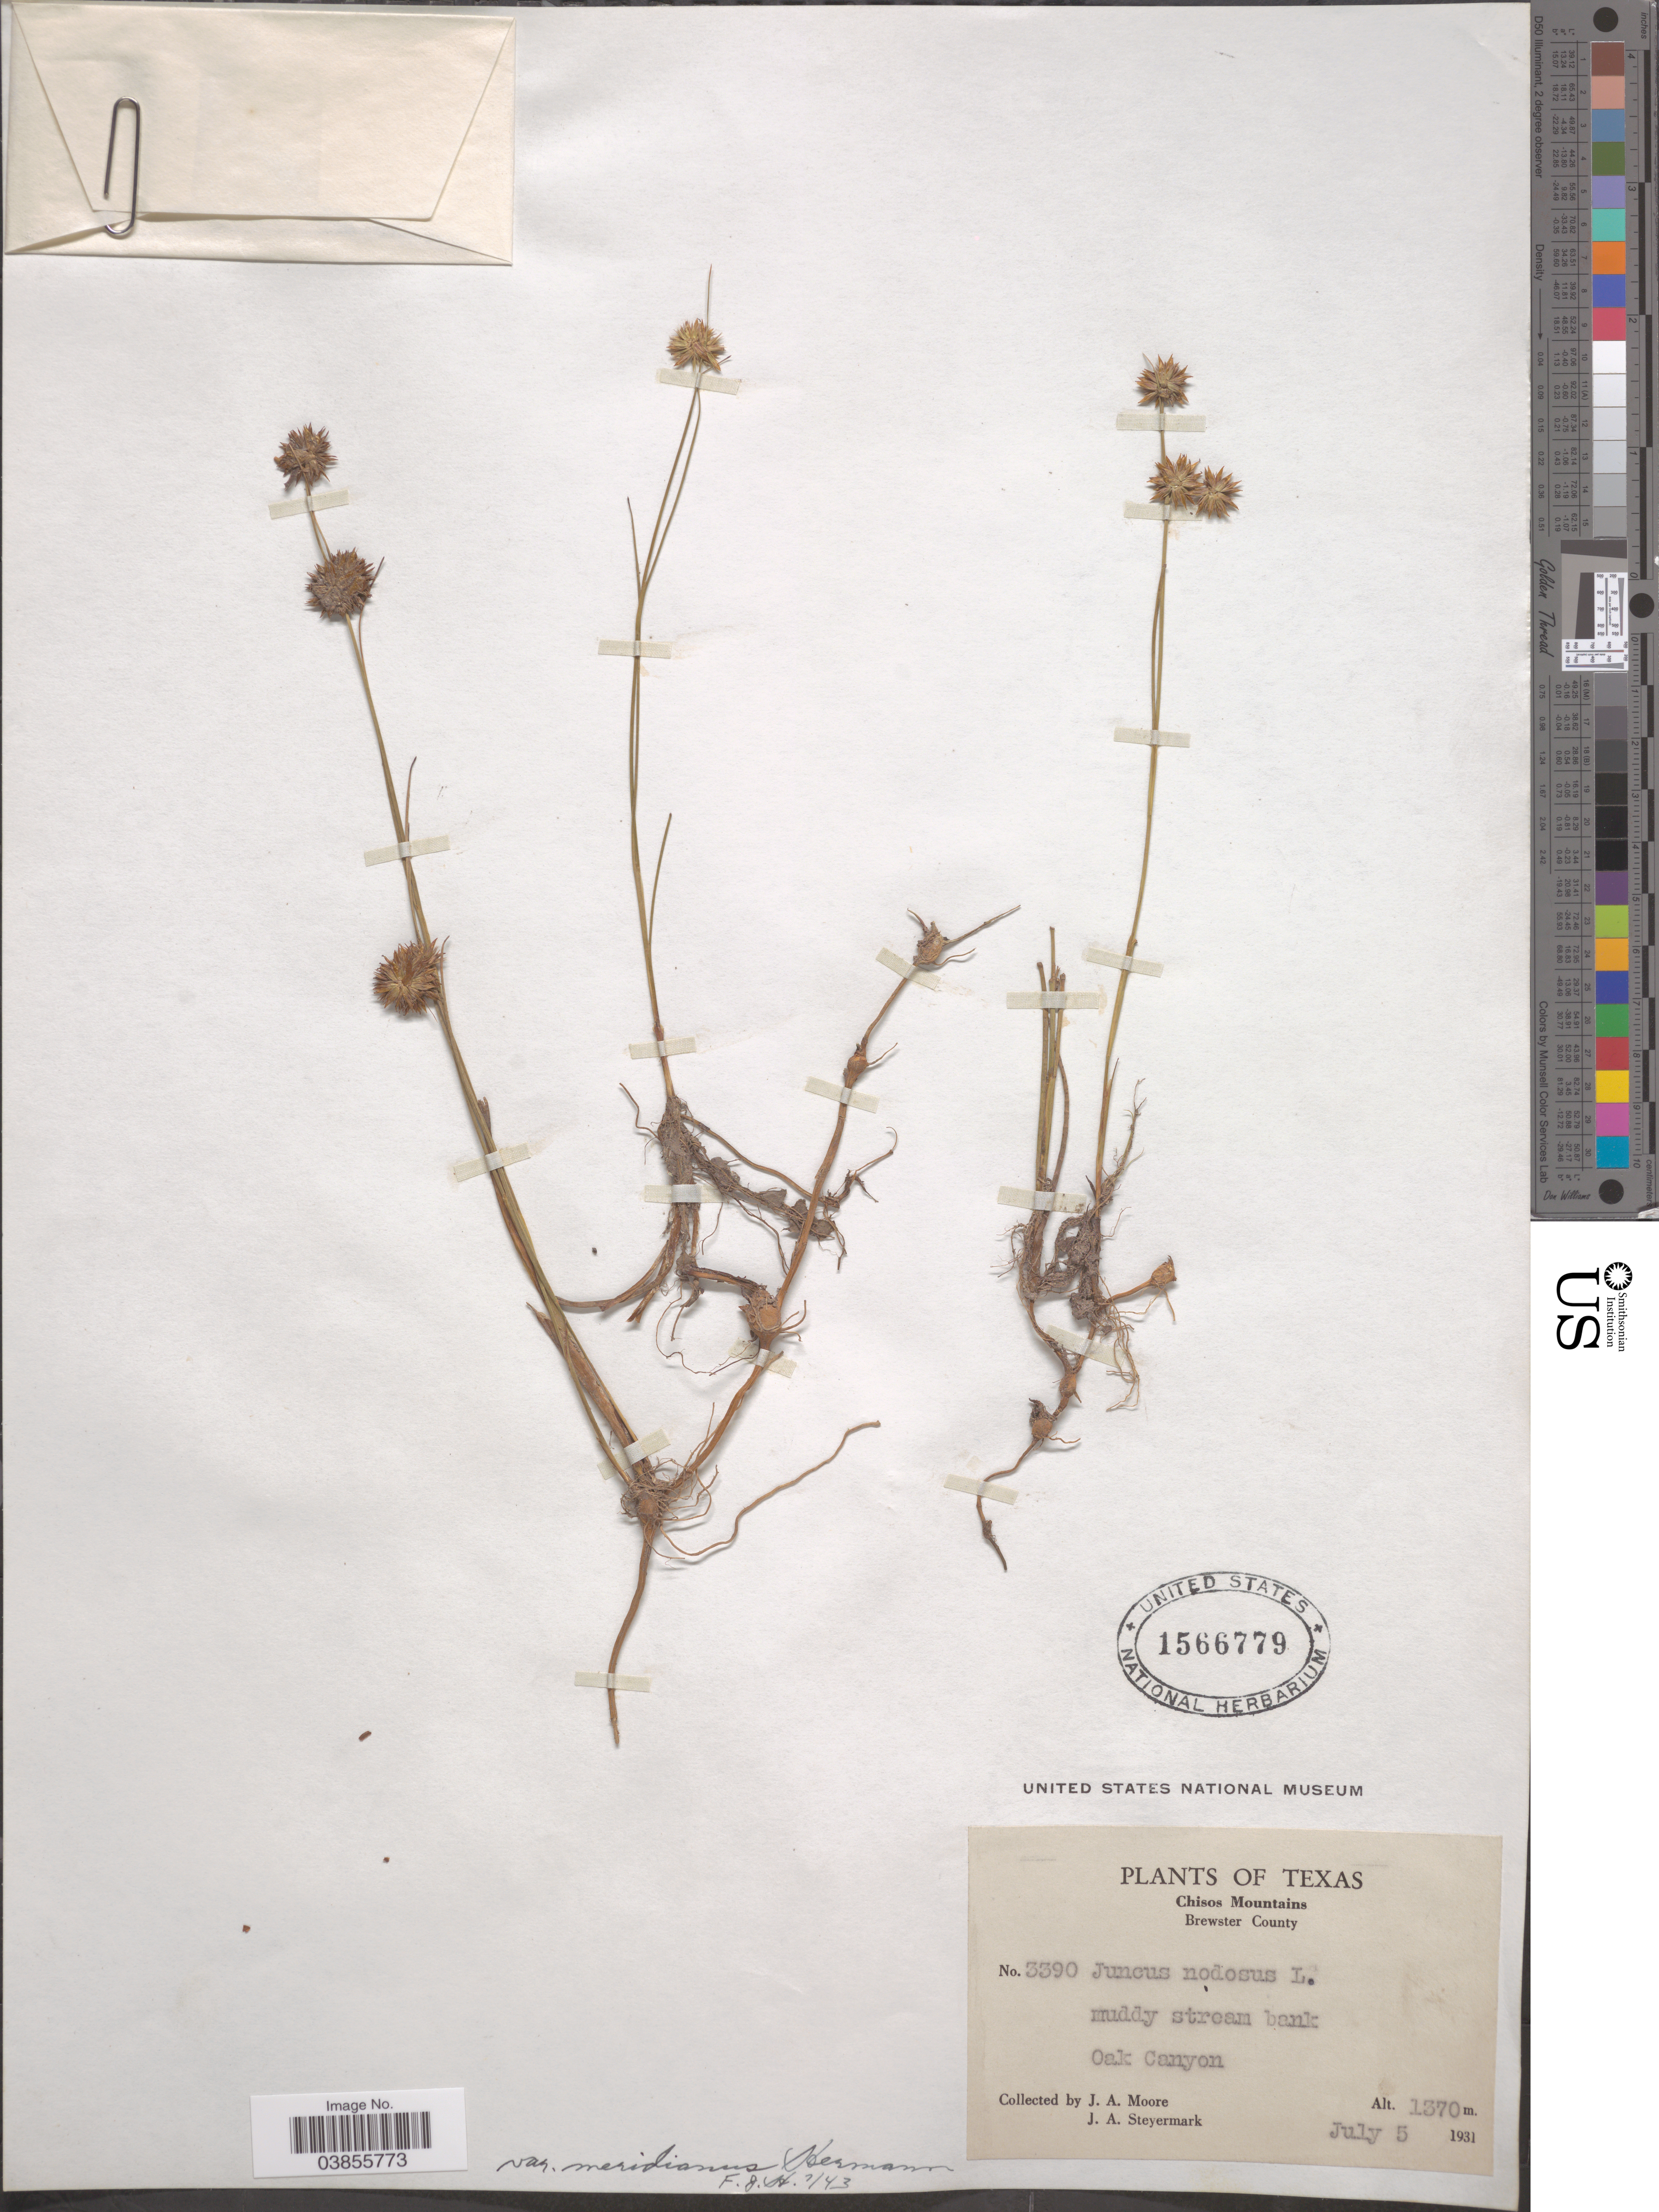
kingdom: Plantae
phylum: Tracheophyta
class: Liliopsida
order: Poales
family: Juncaceae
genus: Juncus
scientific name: Juncus nodosus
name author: L.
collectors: J. A. Moore & J. Steyermark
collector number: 3390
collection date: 1931-07-05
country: United States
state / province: Texas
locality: Chisos Mountains, Brewster County. Oak Canyon.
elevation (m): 1370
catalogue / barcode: US 1566779